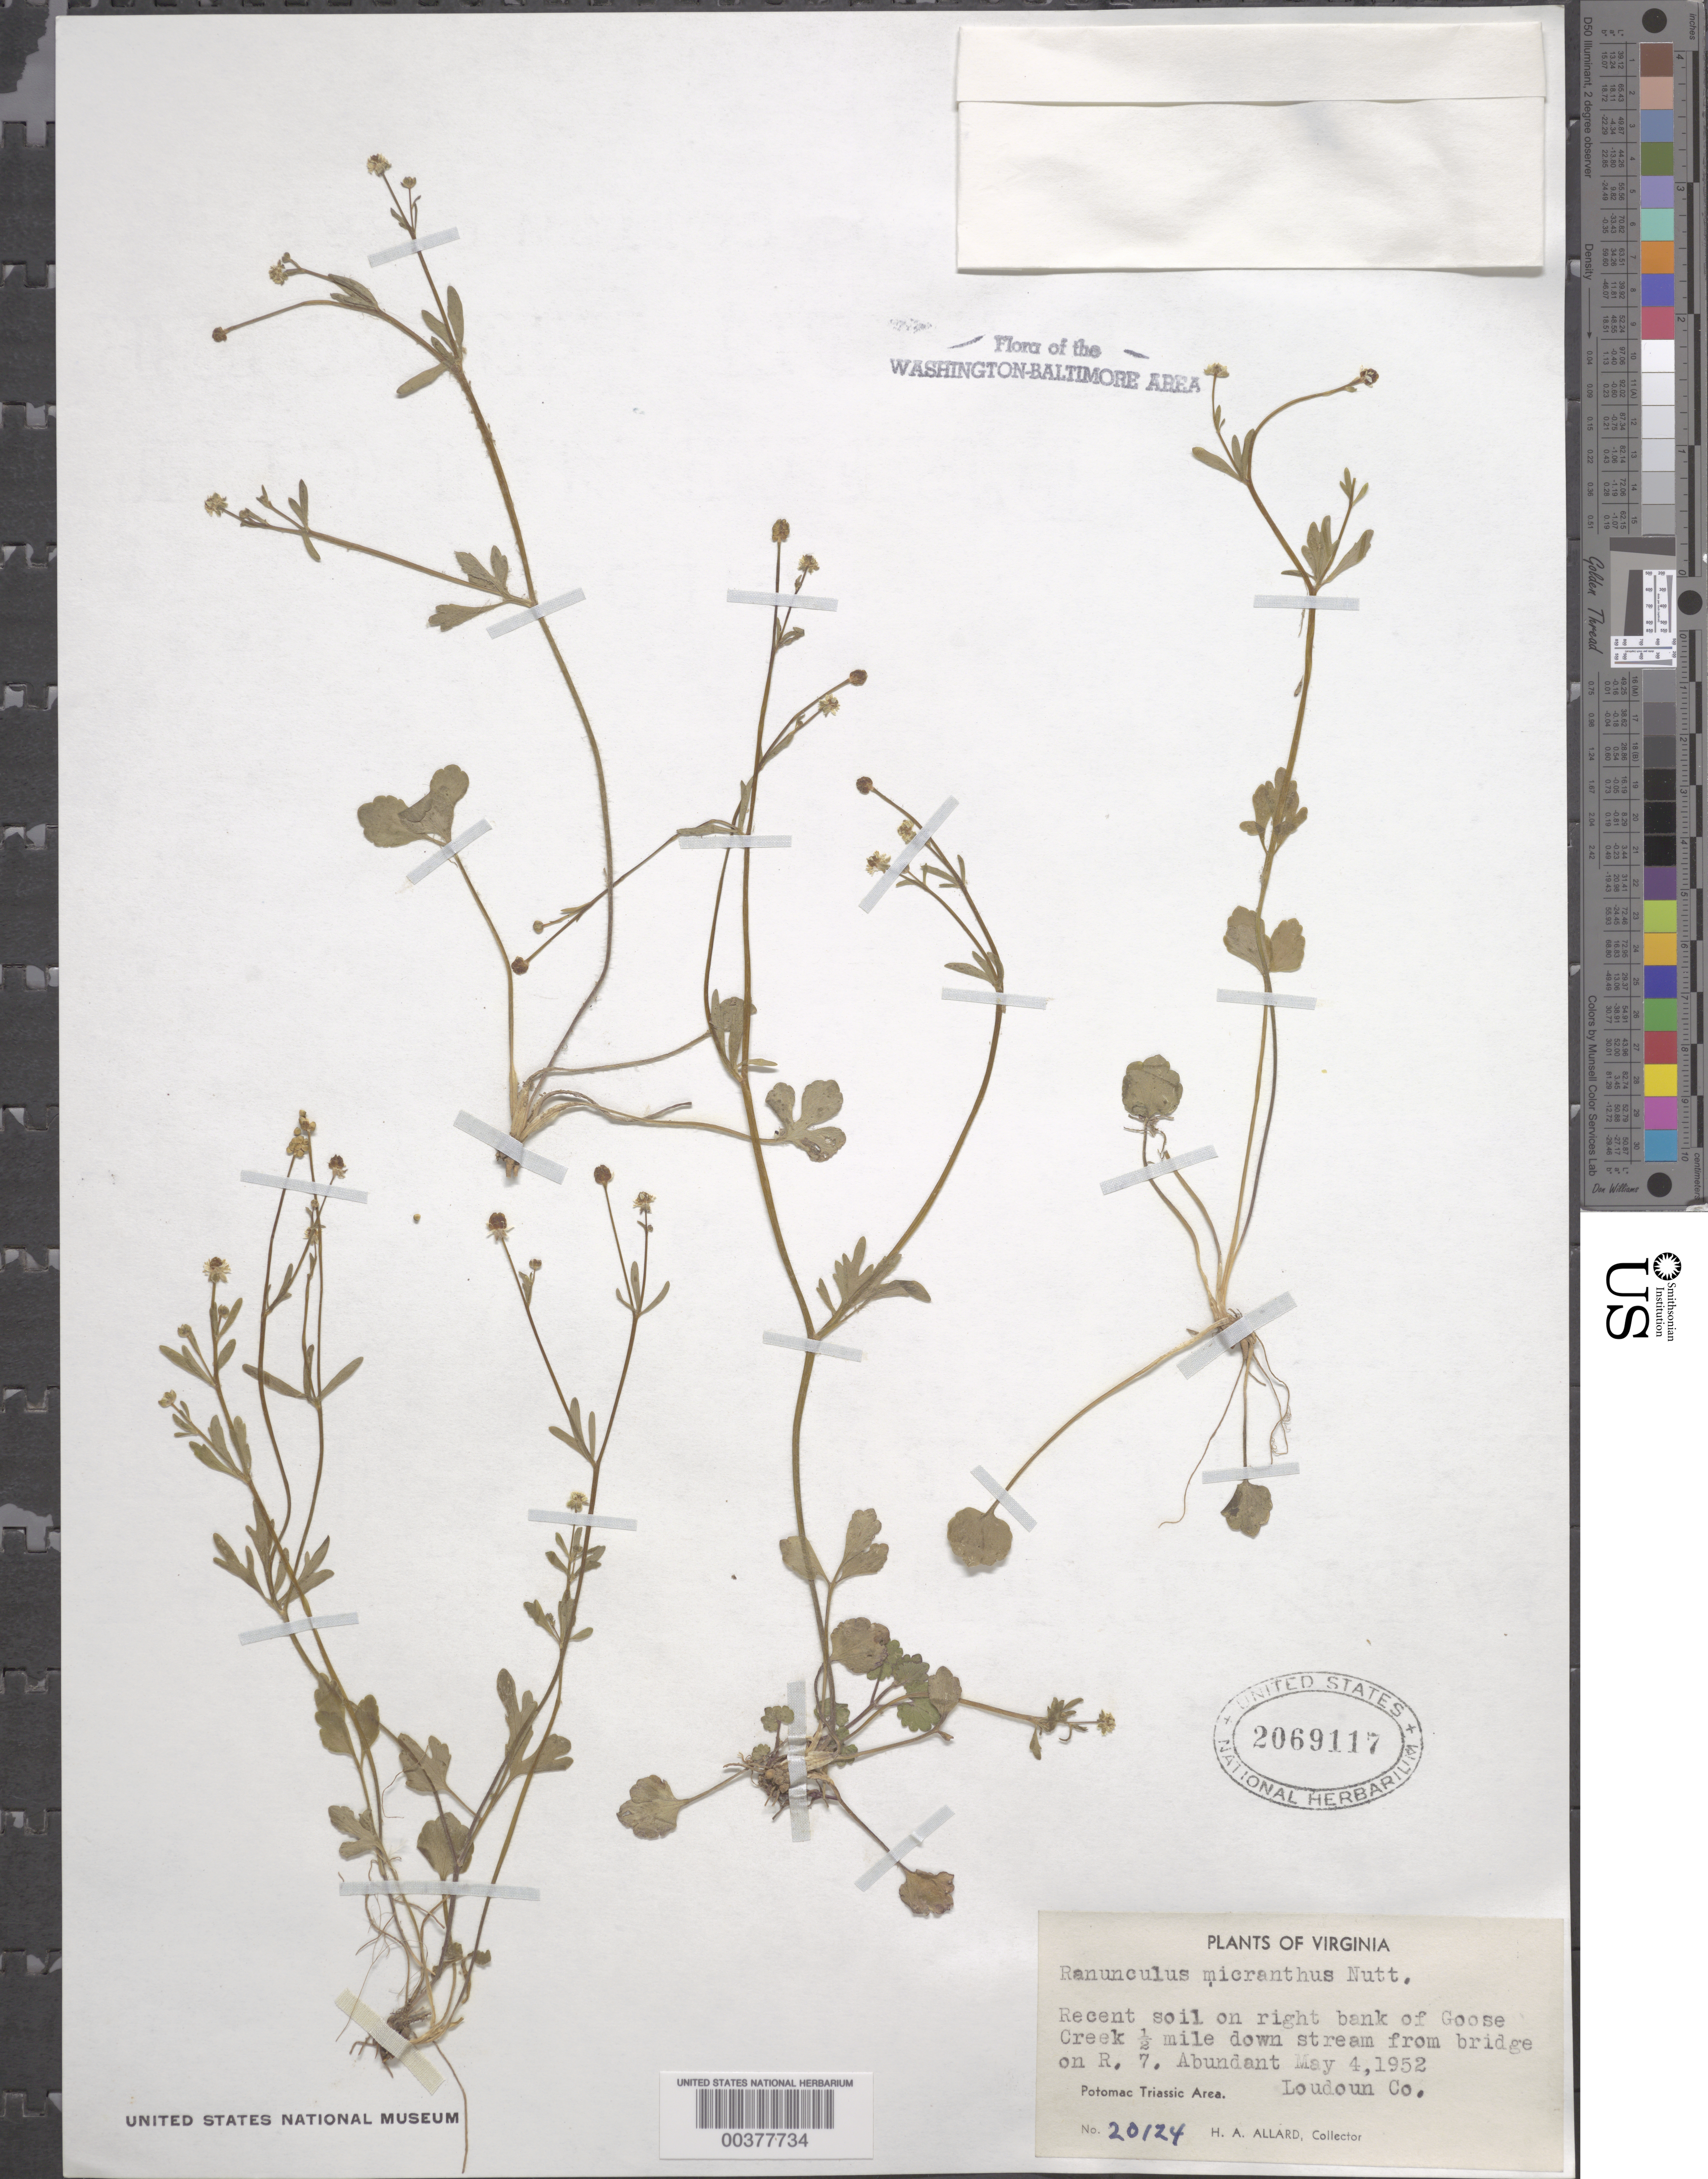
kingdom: Plantae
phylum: Tracheophyta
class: Magnoliopsida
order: Ranunculales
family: Ranunculaceae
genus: Ranunculus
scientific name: Ranunculus micranthus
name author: Nutt.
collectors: H. A. Allard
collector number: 20124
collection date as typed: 04 May 1952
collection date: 1952-05-04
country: United States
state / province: Virginia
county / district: Loudoun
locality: Downstream from Route 7 on Goose Creek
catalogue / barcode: US 2069117